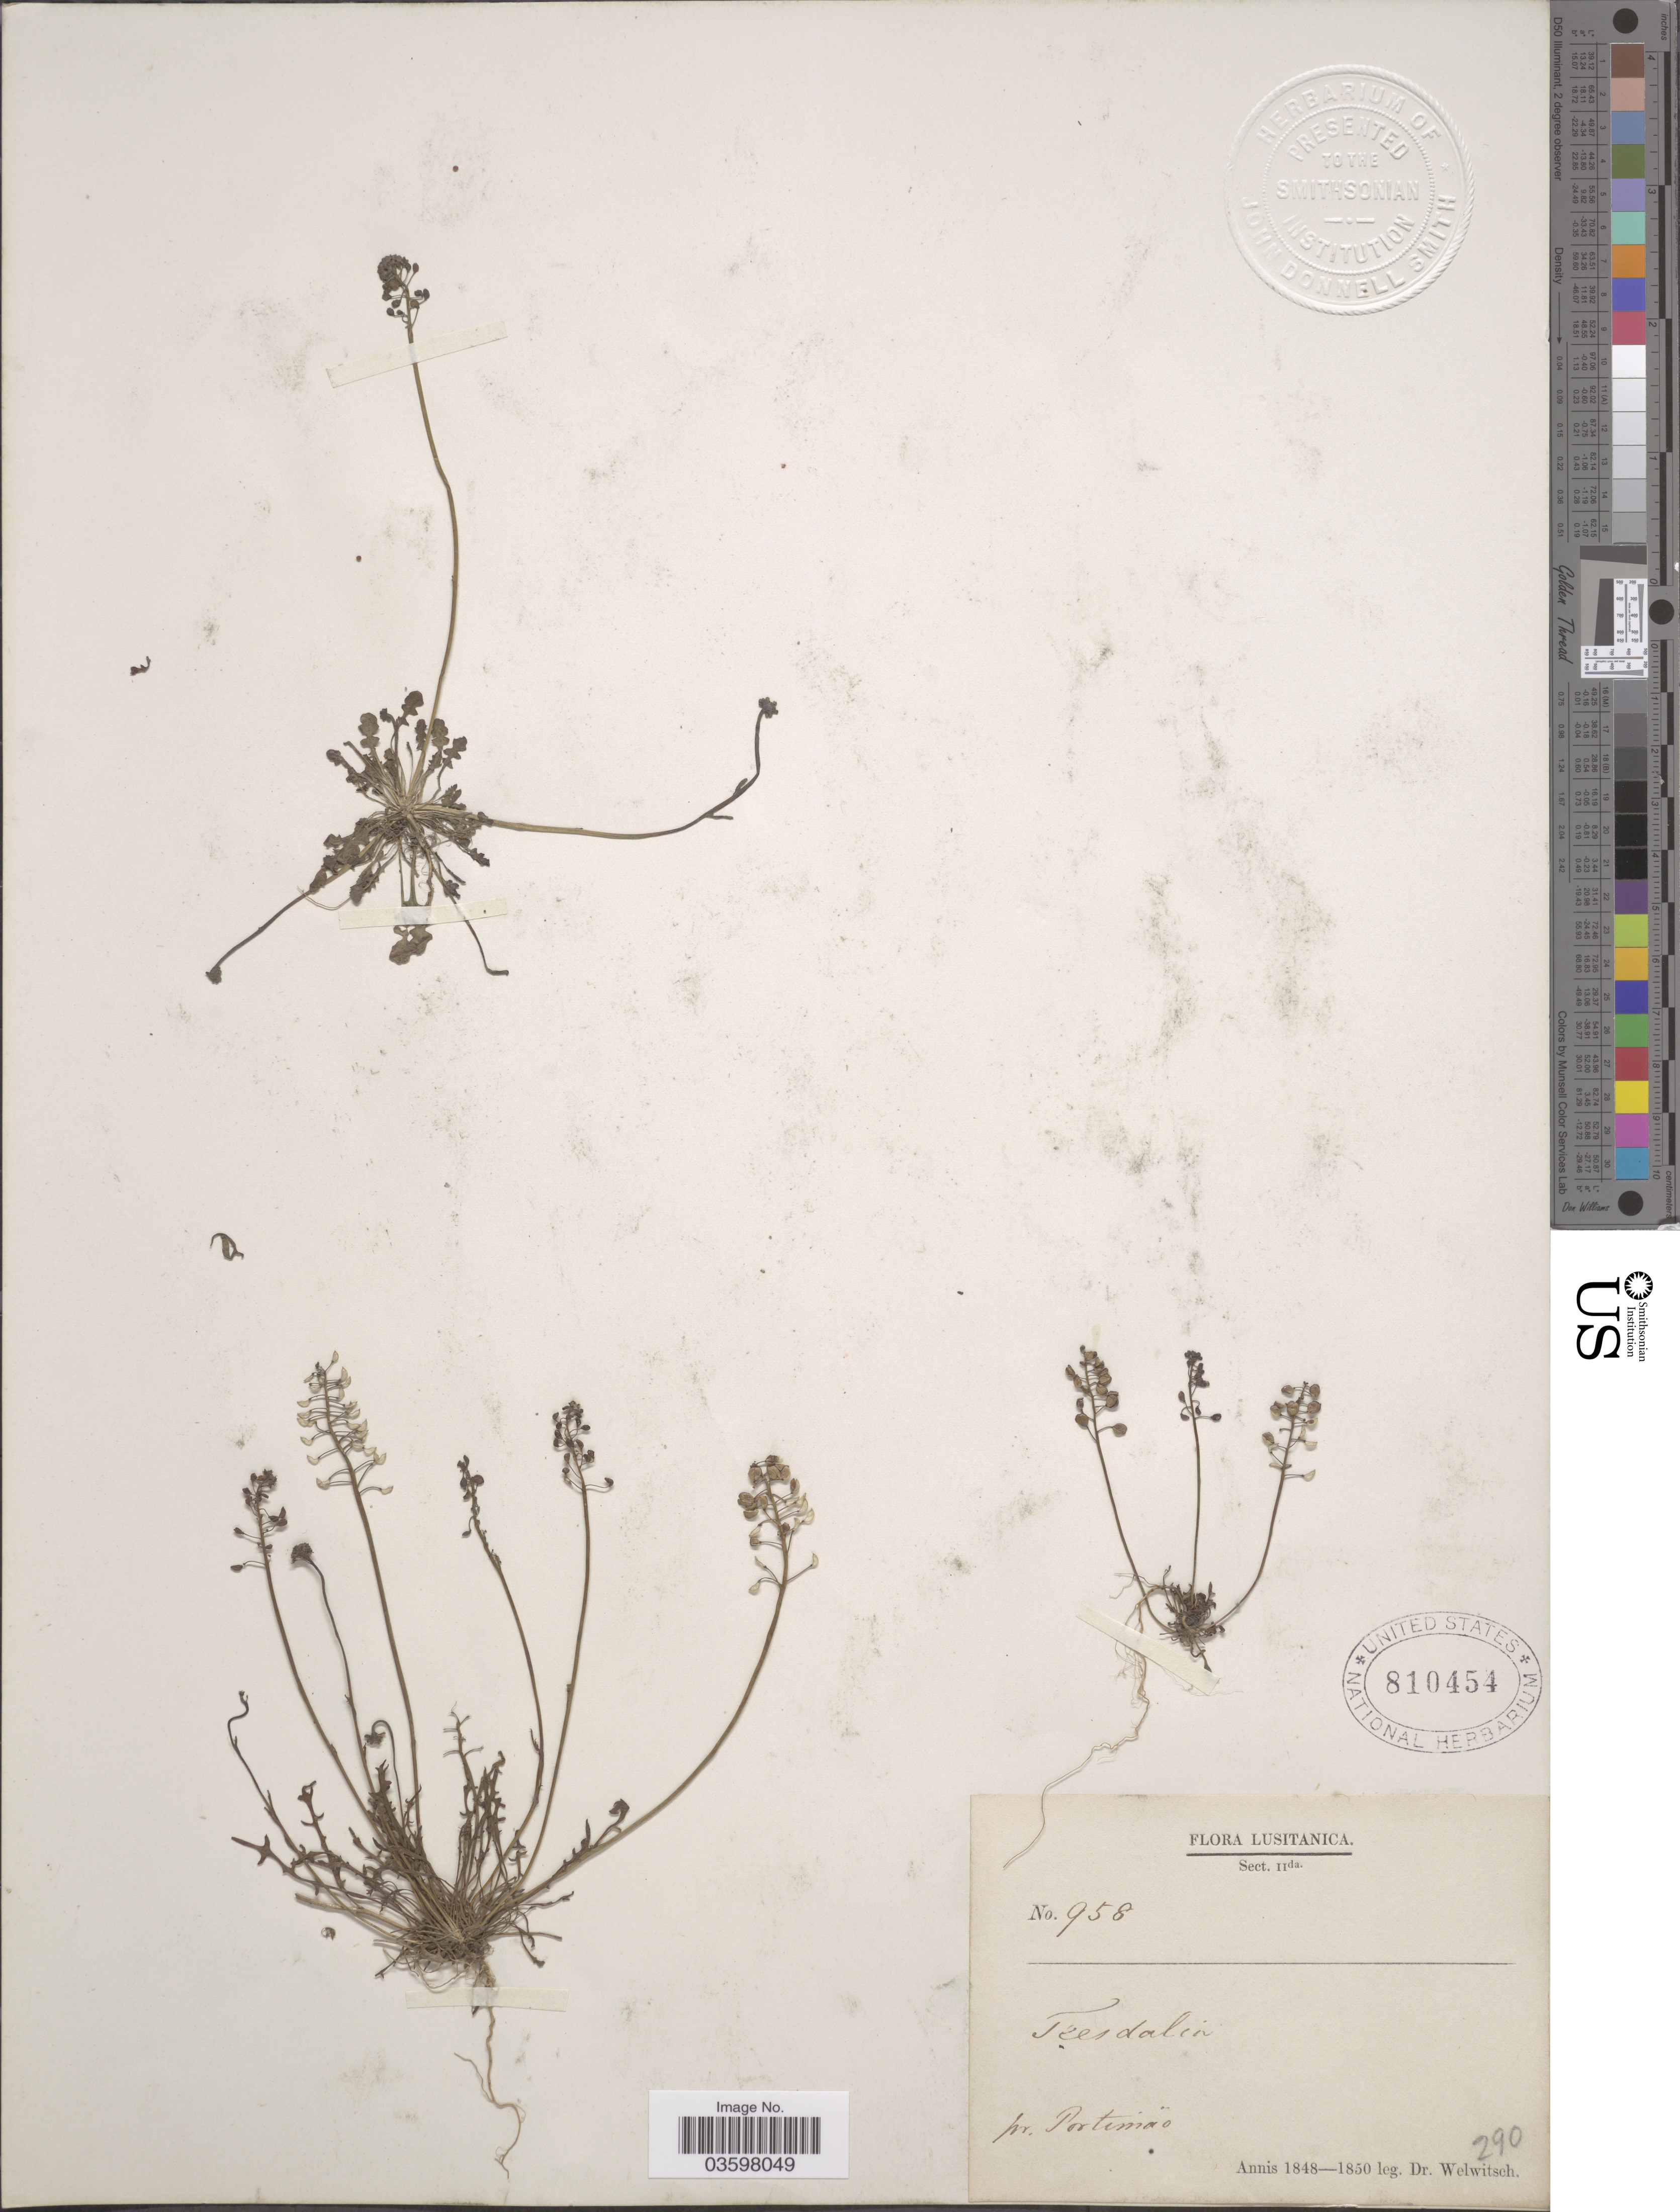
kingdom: Plantae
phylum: Tracheophyta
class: Magnoliopsida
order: Brassicales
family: Brassicaceae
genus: Teesdalia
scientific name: Teesdalia sp.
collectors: -. Welwitsch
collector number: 958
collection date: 1848/1850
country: Portugal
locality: Lusitanica. Pr. Portimao.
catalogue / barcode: US 810454